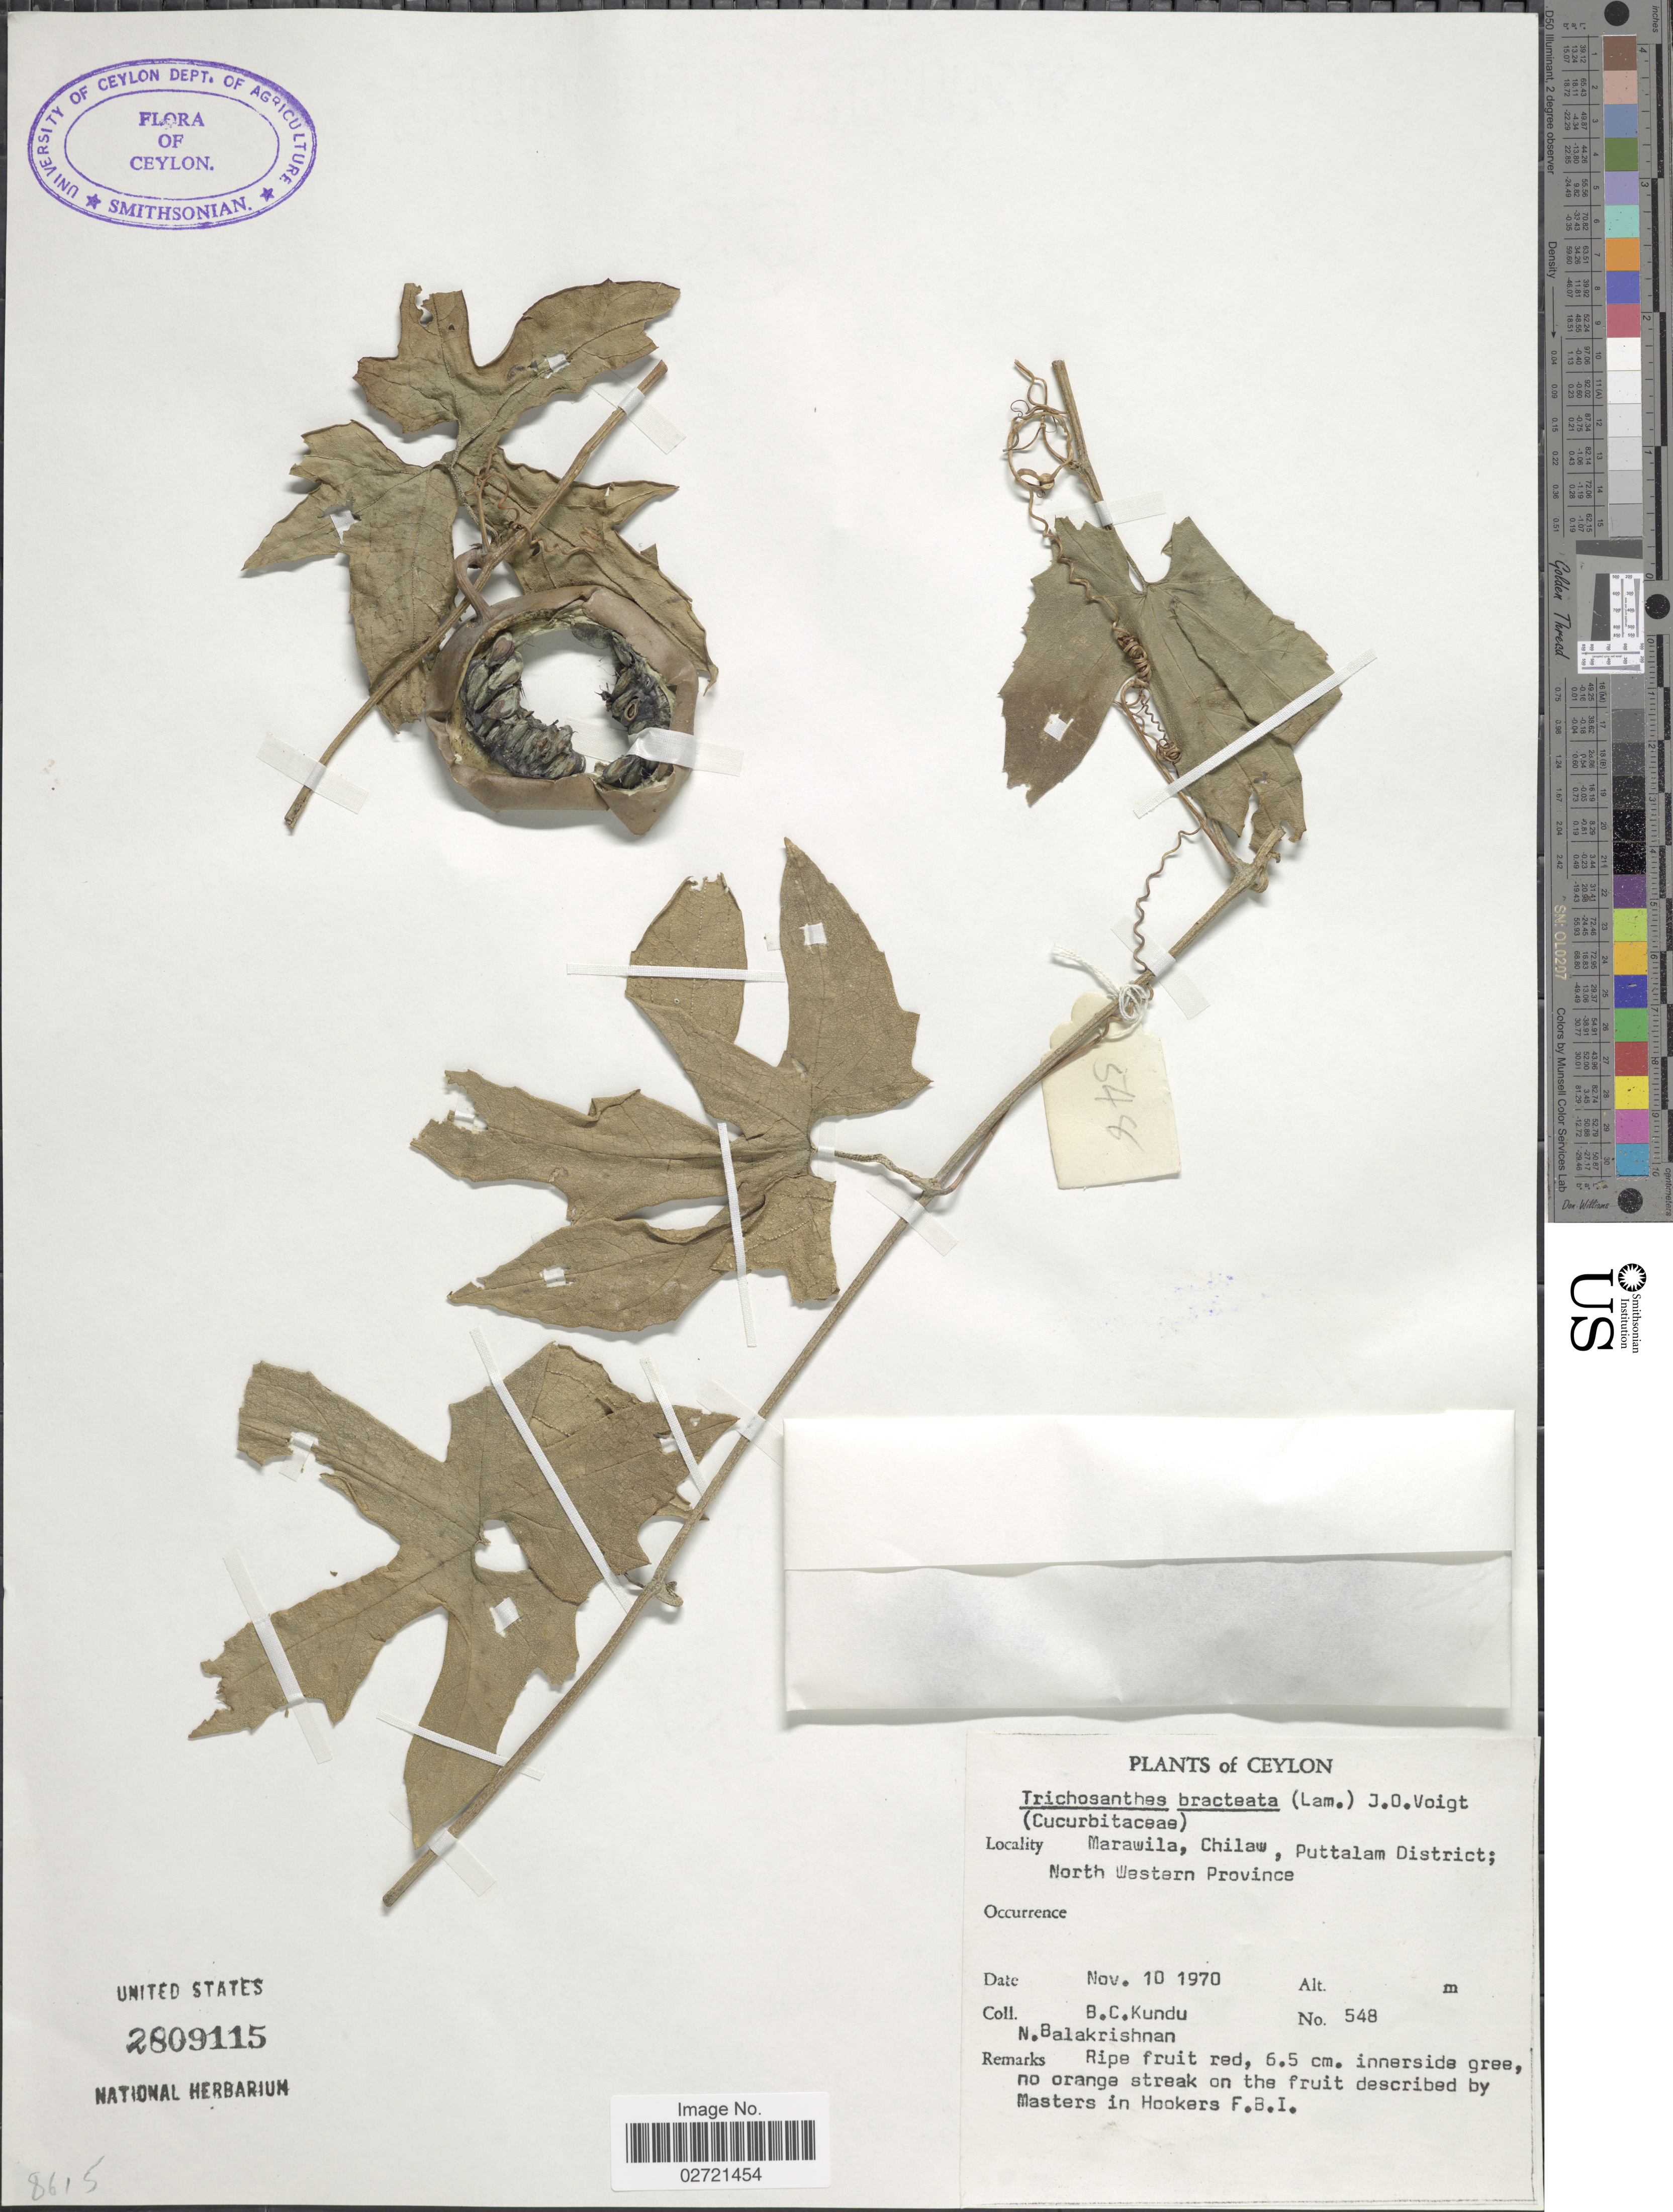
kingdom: Plantae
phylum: Tracheophyta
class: Magnoliopsida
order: Cucurbitales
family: Cucurbitaceae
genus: Trichosanthes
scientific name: Trichosanthes bracteata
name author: (Lam.) Voigt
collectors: B. C. Kundu & N. Balakrishnan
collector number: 548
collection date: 1970-11-10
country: Sri Lanka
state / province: North Western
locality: Ceylon, Marawila, Chilaw, Puttalam District, North Western Province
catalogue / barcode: US 2809115